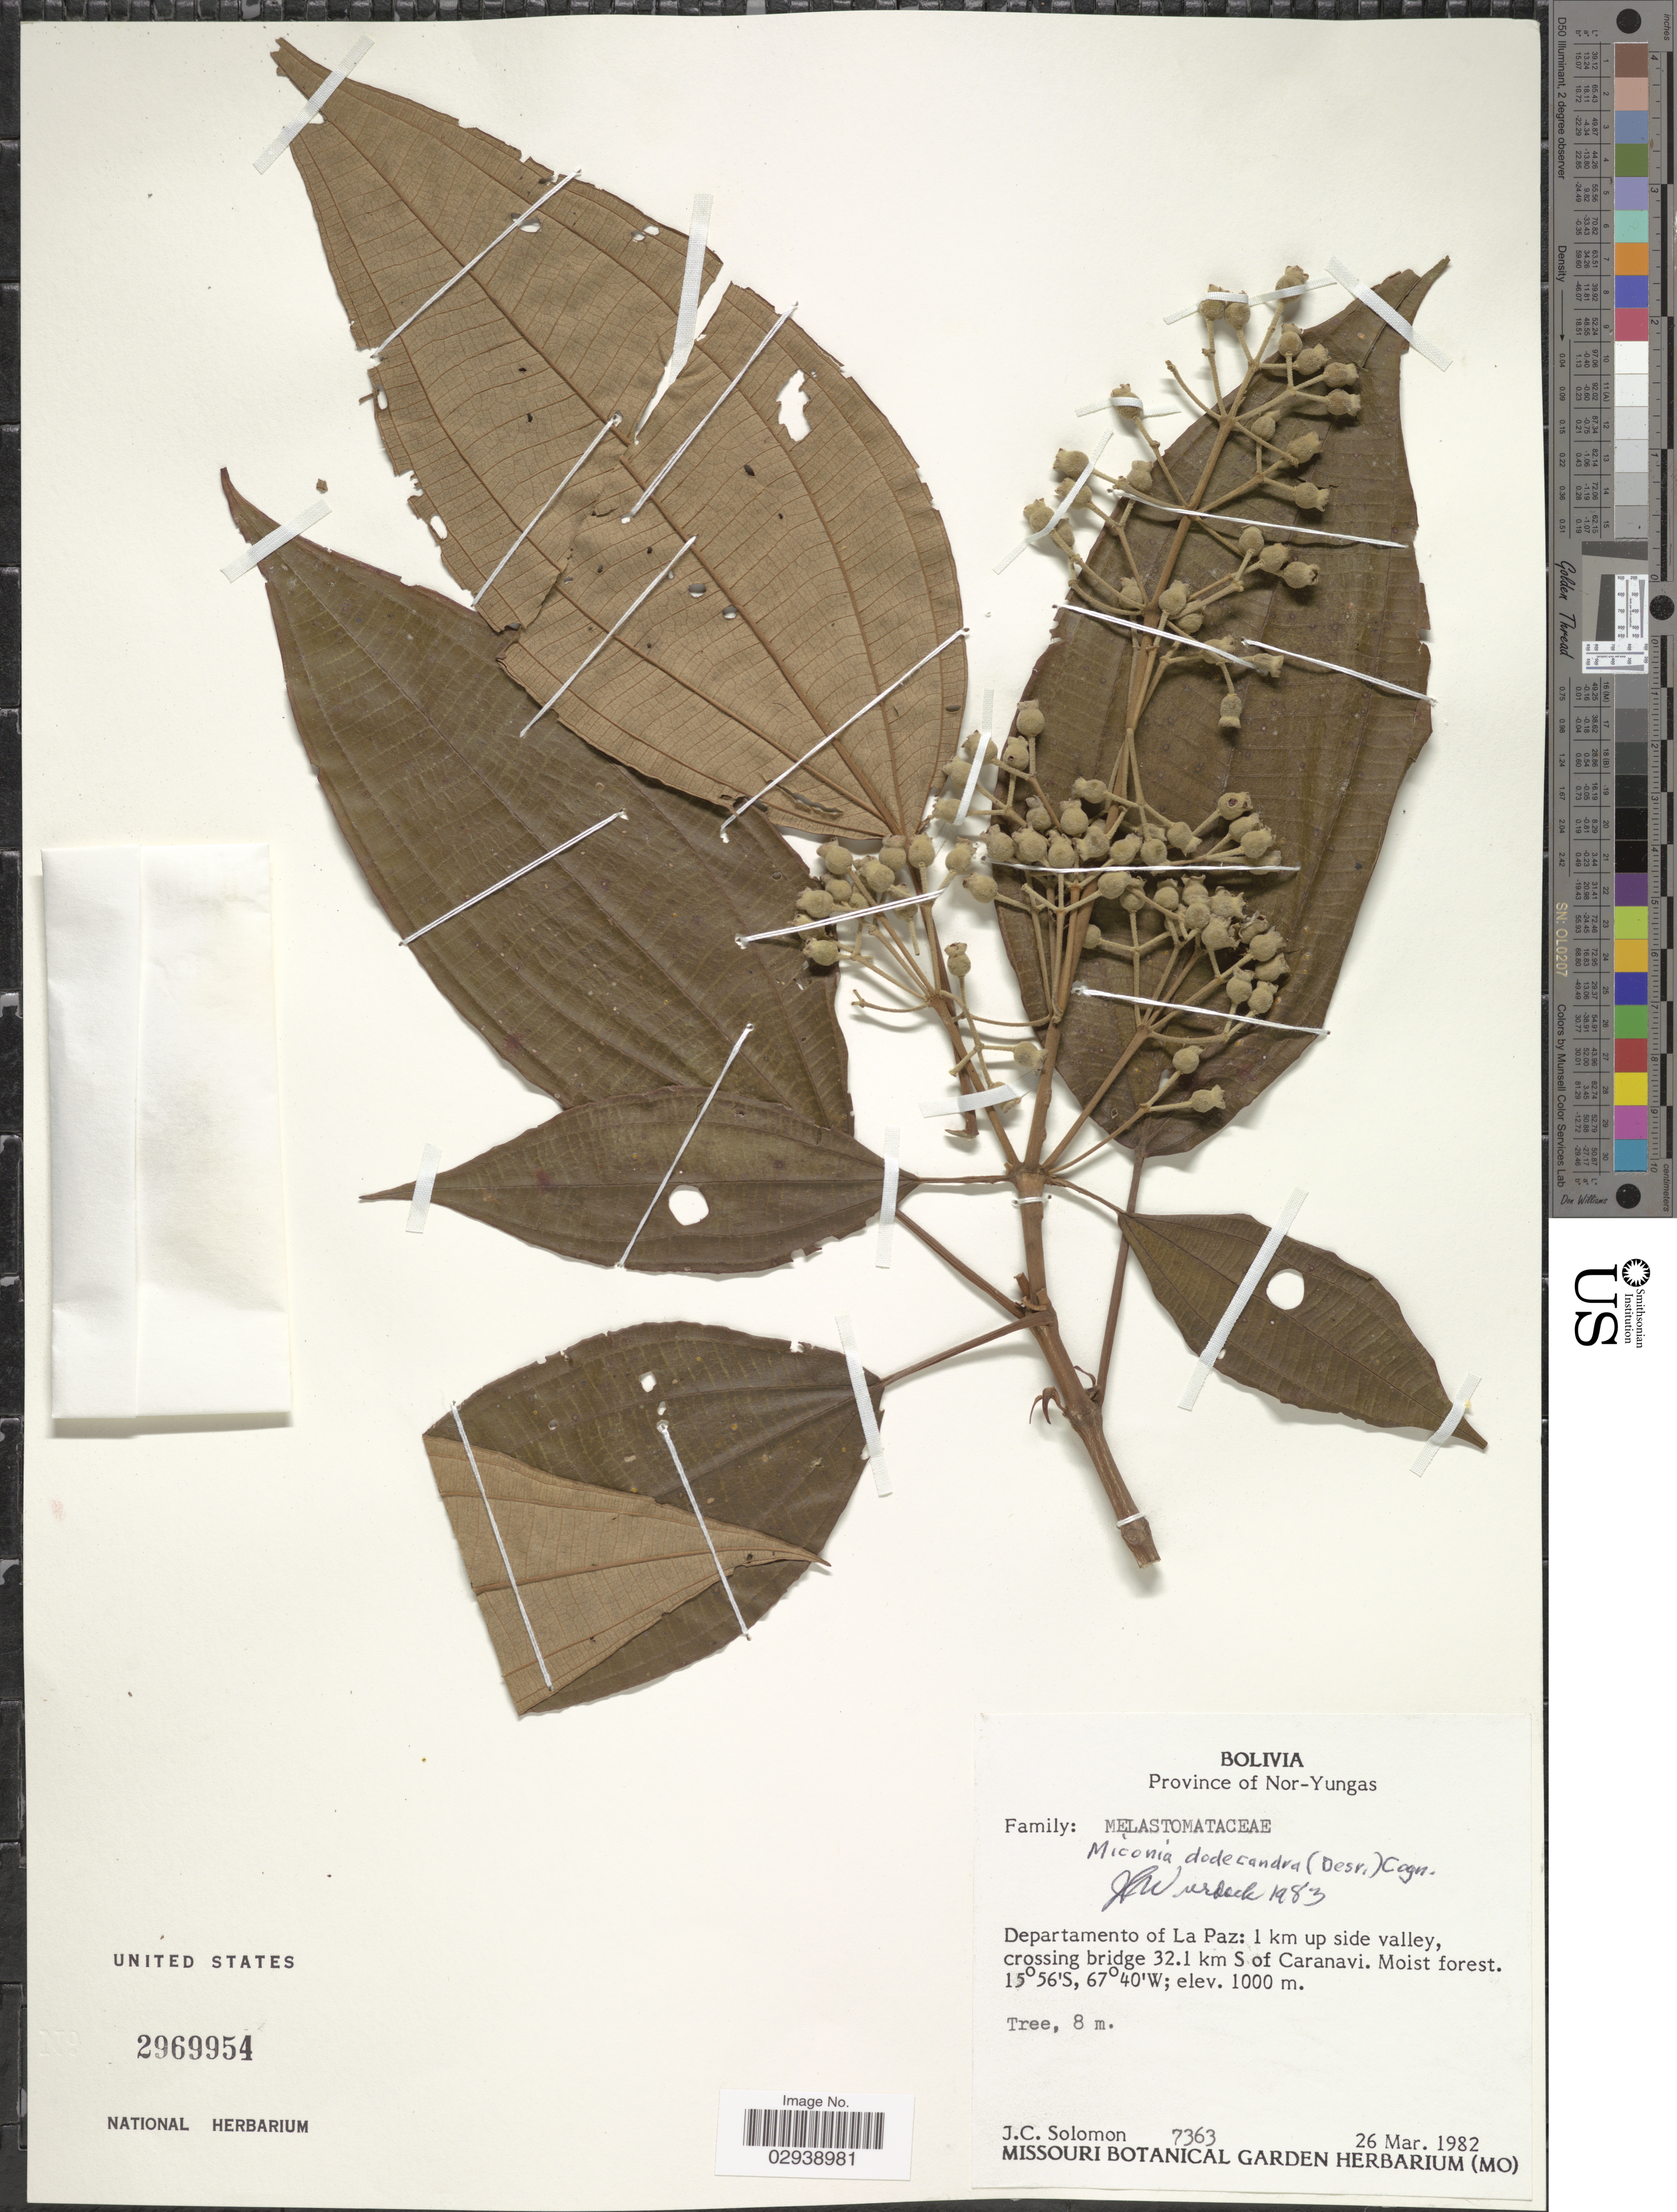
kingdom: Plantae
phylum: Tracheophyta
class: Magnoliopsida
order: Myrtales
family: Melastomataceae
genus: Miconia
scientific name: Miconia dodecandra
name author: Cogn.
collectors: J. C. Solomon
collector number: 7363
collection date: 1982-03-26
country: Bolivia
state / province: La Paz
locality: Province of Nor-Yungas. Departamento of La Paz: 1 km up side valley, crossing bridge 32.1 km S of Caranavi.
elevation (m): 1000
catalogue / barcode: US 2969954